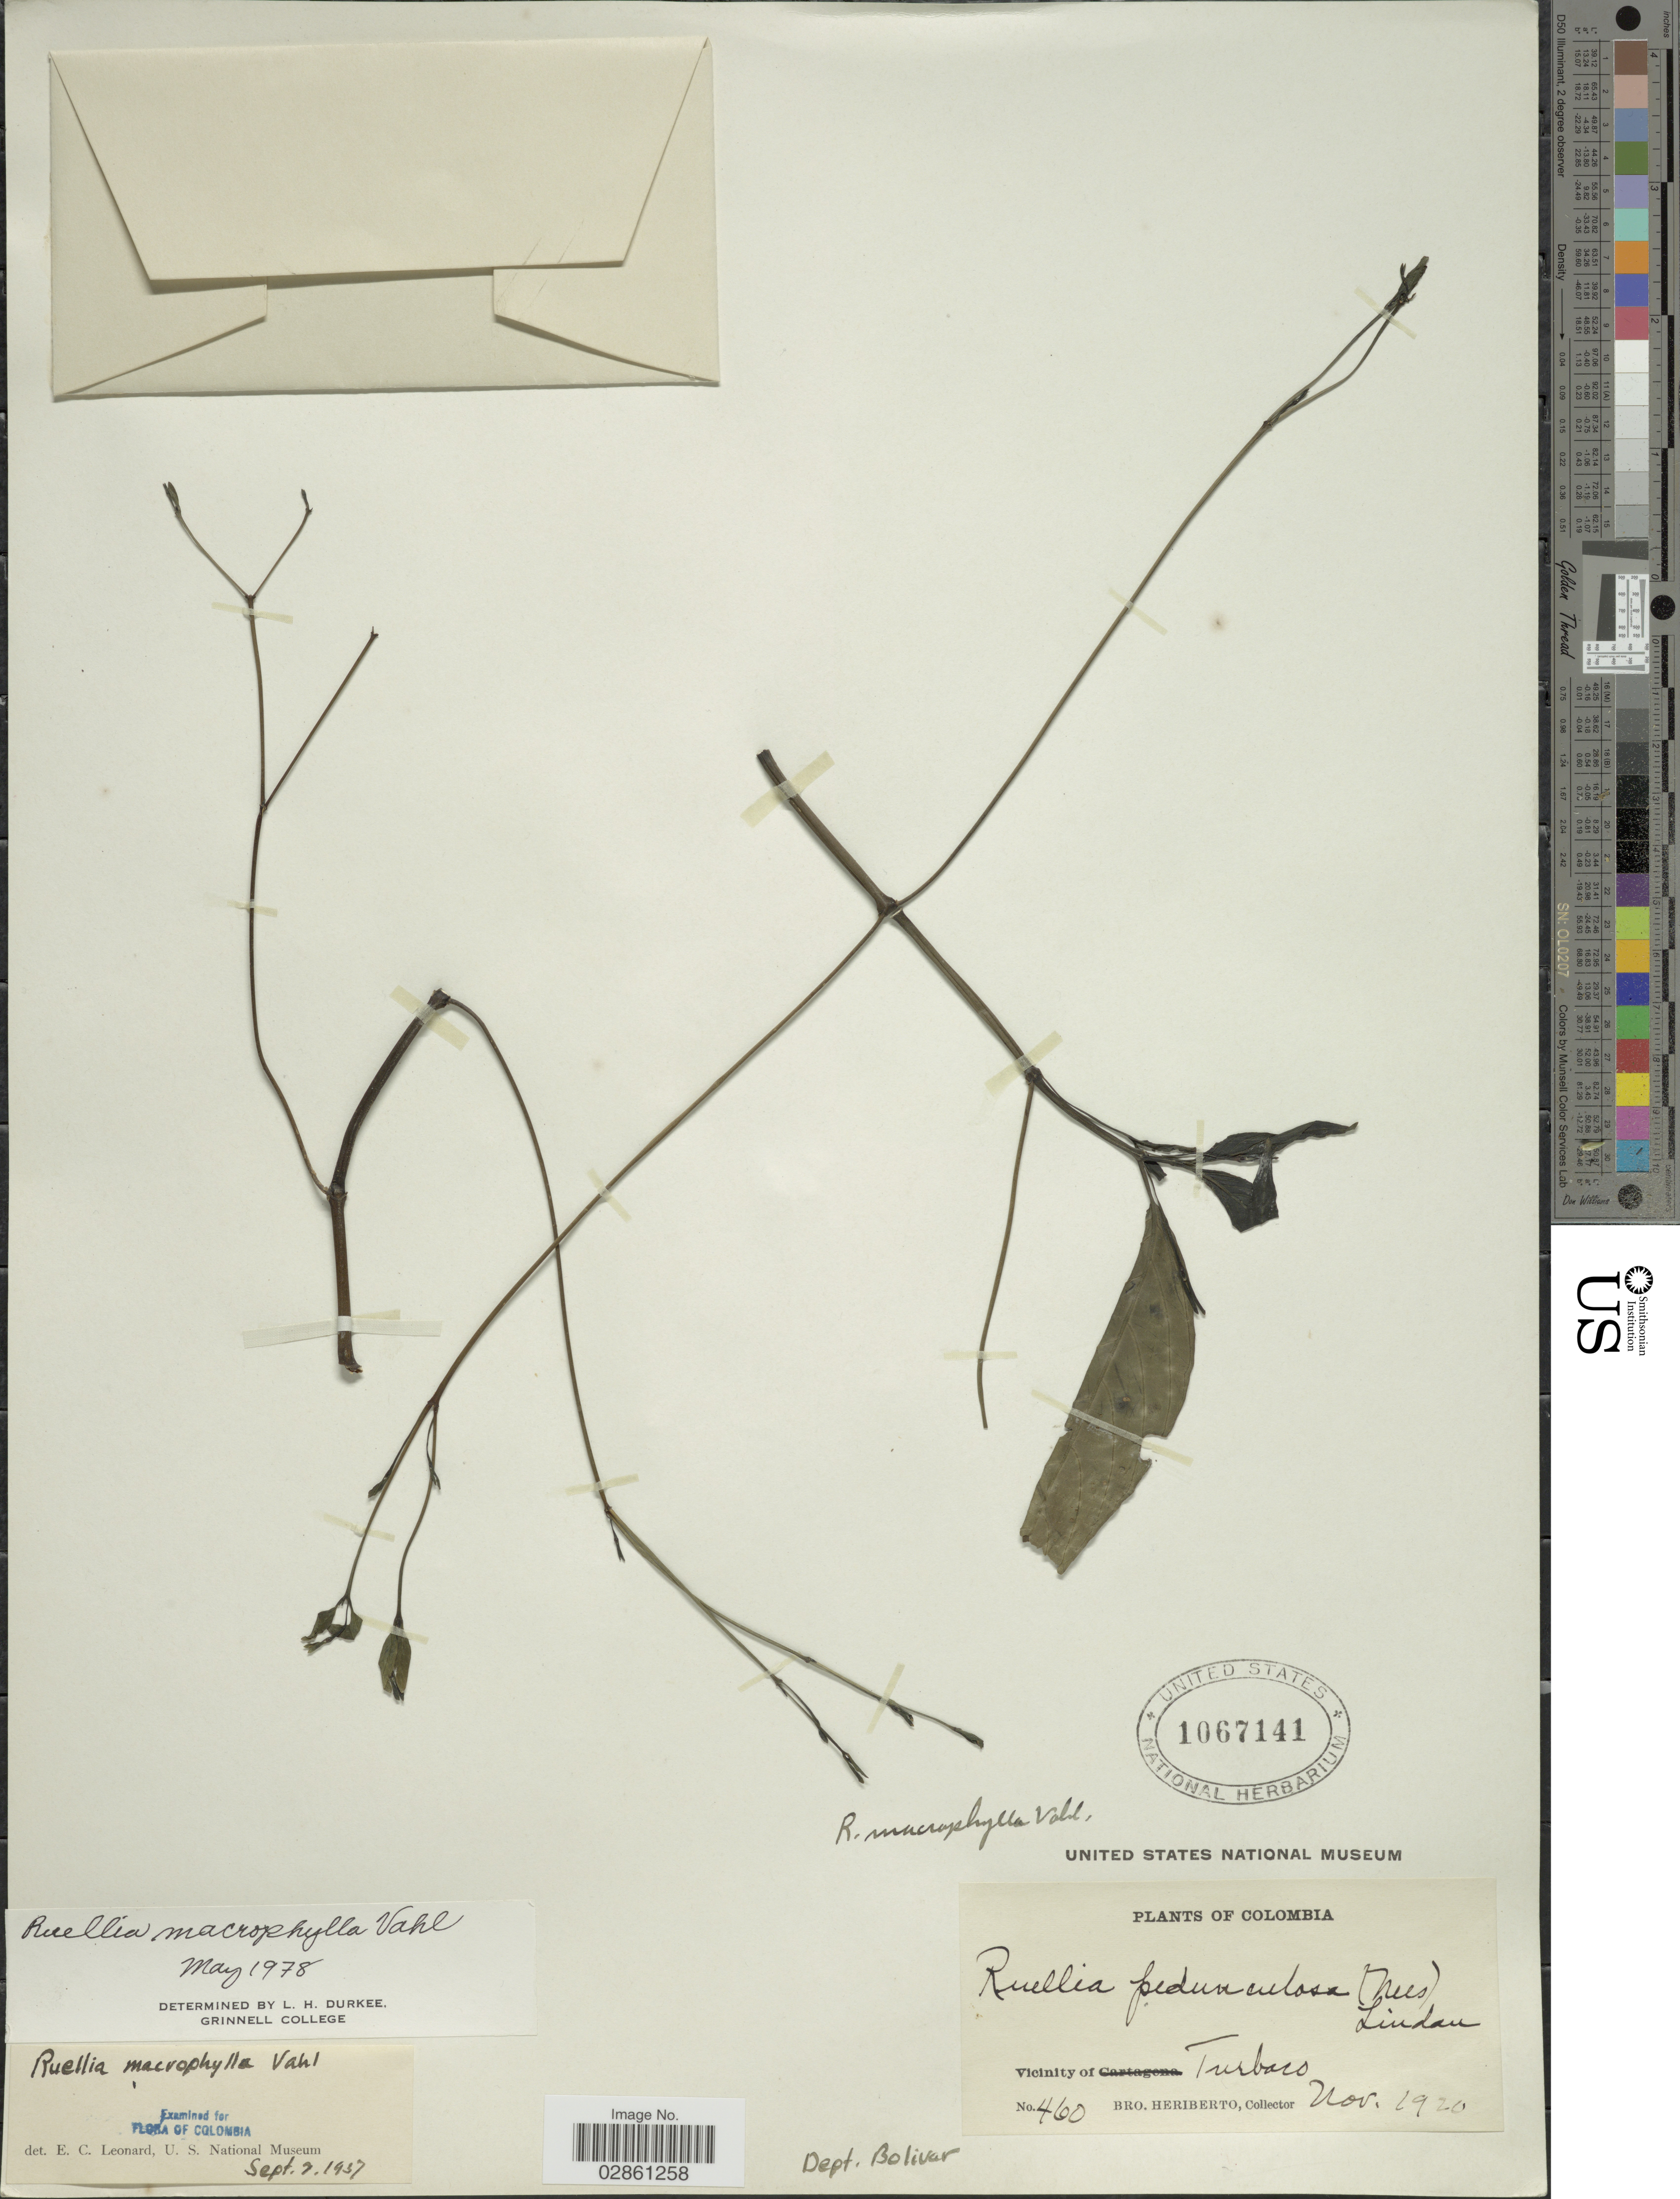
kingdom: Plantae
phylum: Tracheophyta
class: Magnoliopsida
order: Lamiales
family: Acanthaceae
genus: Ruellia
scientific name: Ruellia macrophylla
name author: Vahl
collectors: B. Heriberto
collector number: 460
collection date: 1920-11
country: Colombia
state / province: Bolívar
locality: Dept. Bolivar, Vicinity Turbaco.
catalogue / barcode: US 1067141